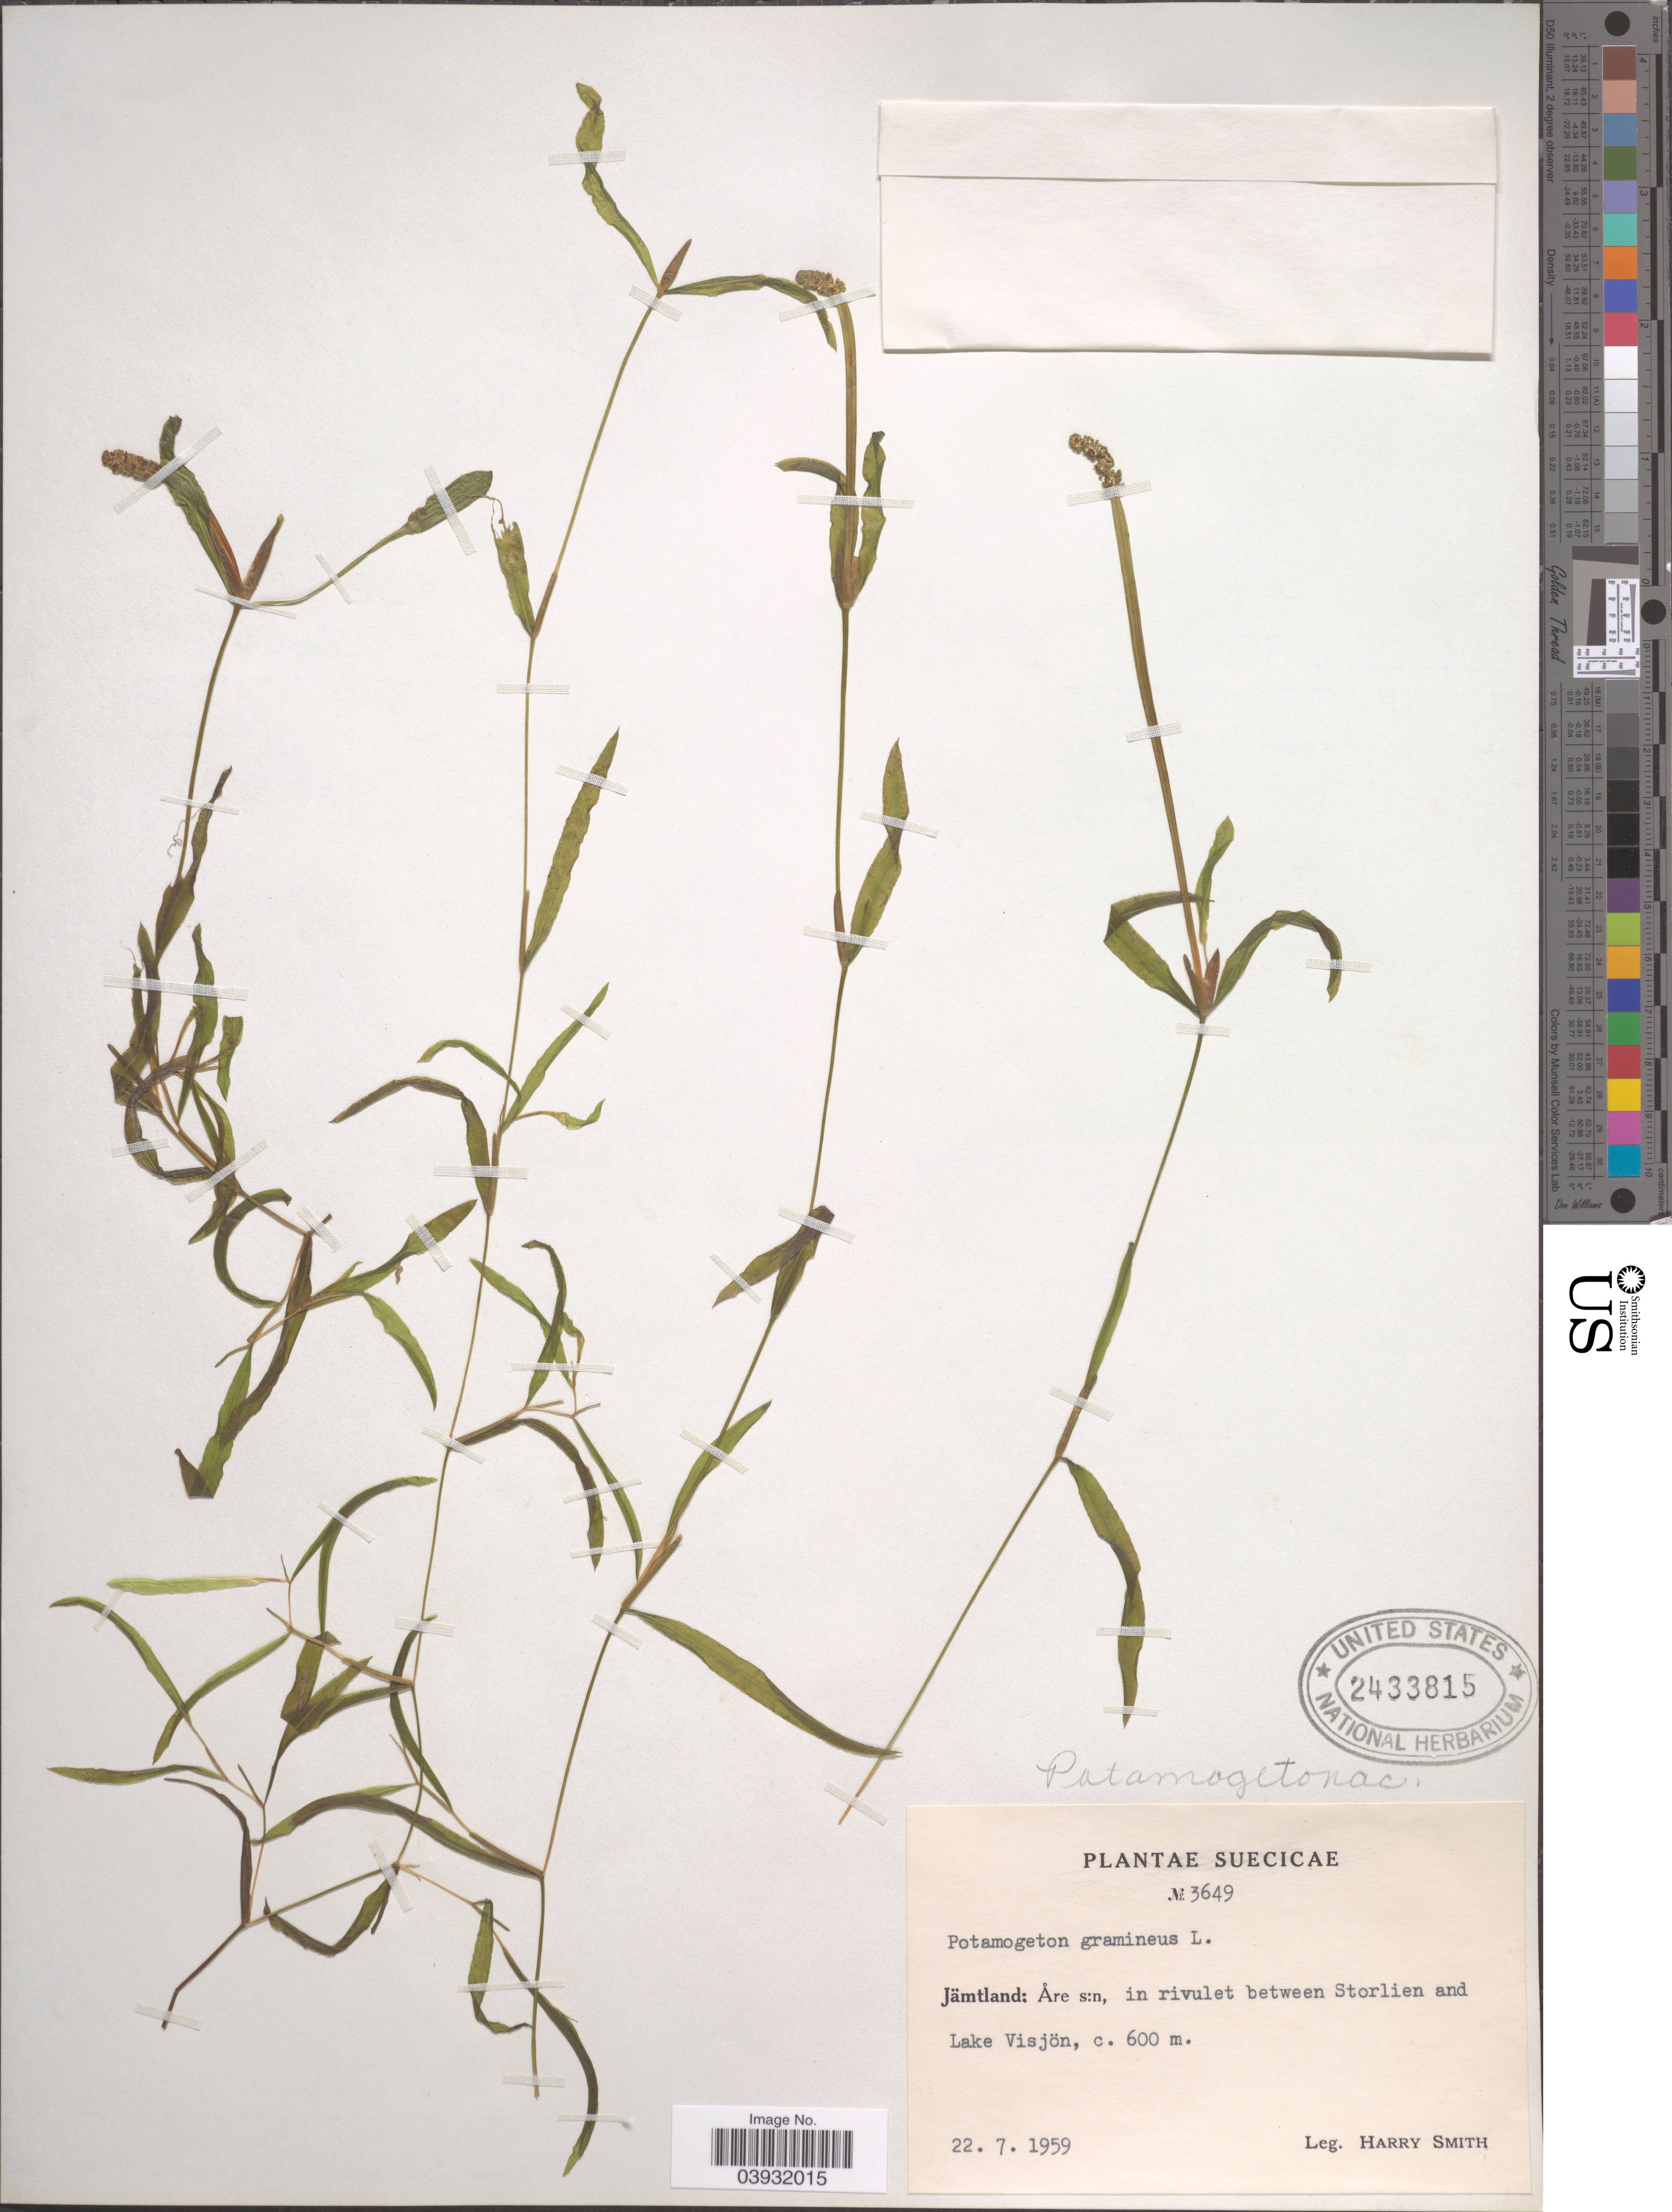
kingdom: Plantae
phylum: Tracheophyta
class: Liliopsida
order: Alismatales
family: Potamogetonaceae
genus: Potamogeton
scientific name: Potamogeton gramineus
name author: L.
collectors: H. Smith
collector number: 3649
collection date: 1959-07-22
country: Sweden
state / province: Jämtland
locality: Suecicae. Jämtland: åre s:n, in rivulet between Storlien and Lake Visjön.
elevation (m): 600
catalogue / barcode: US 2433815